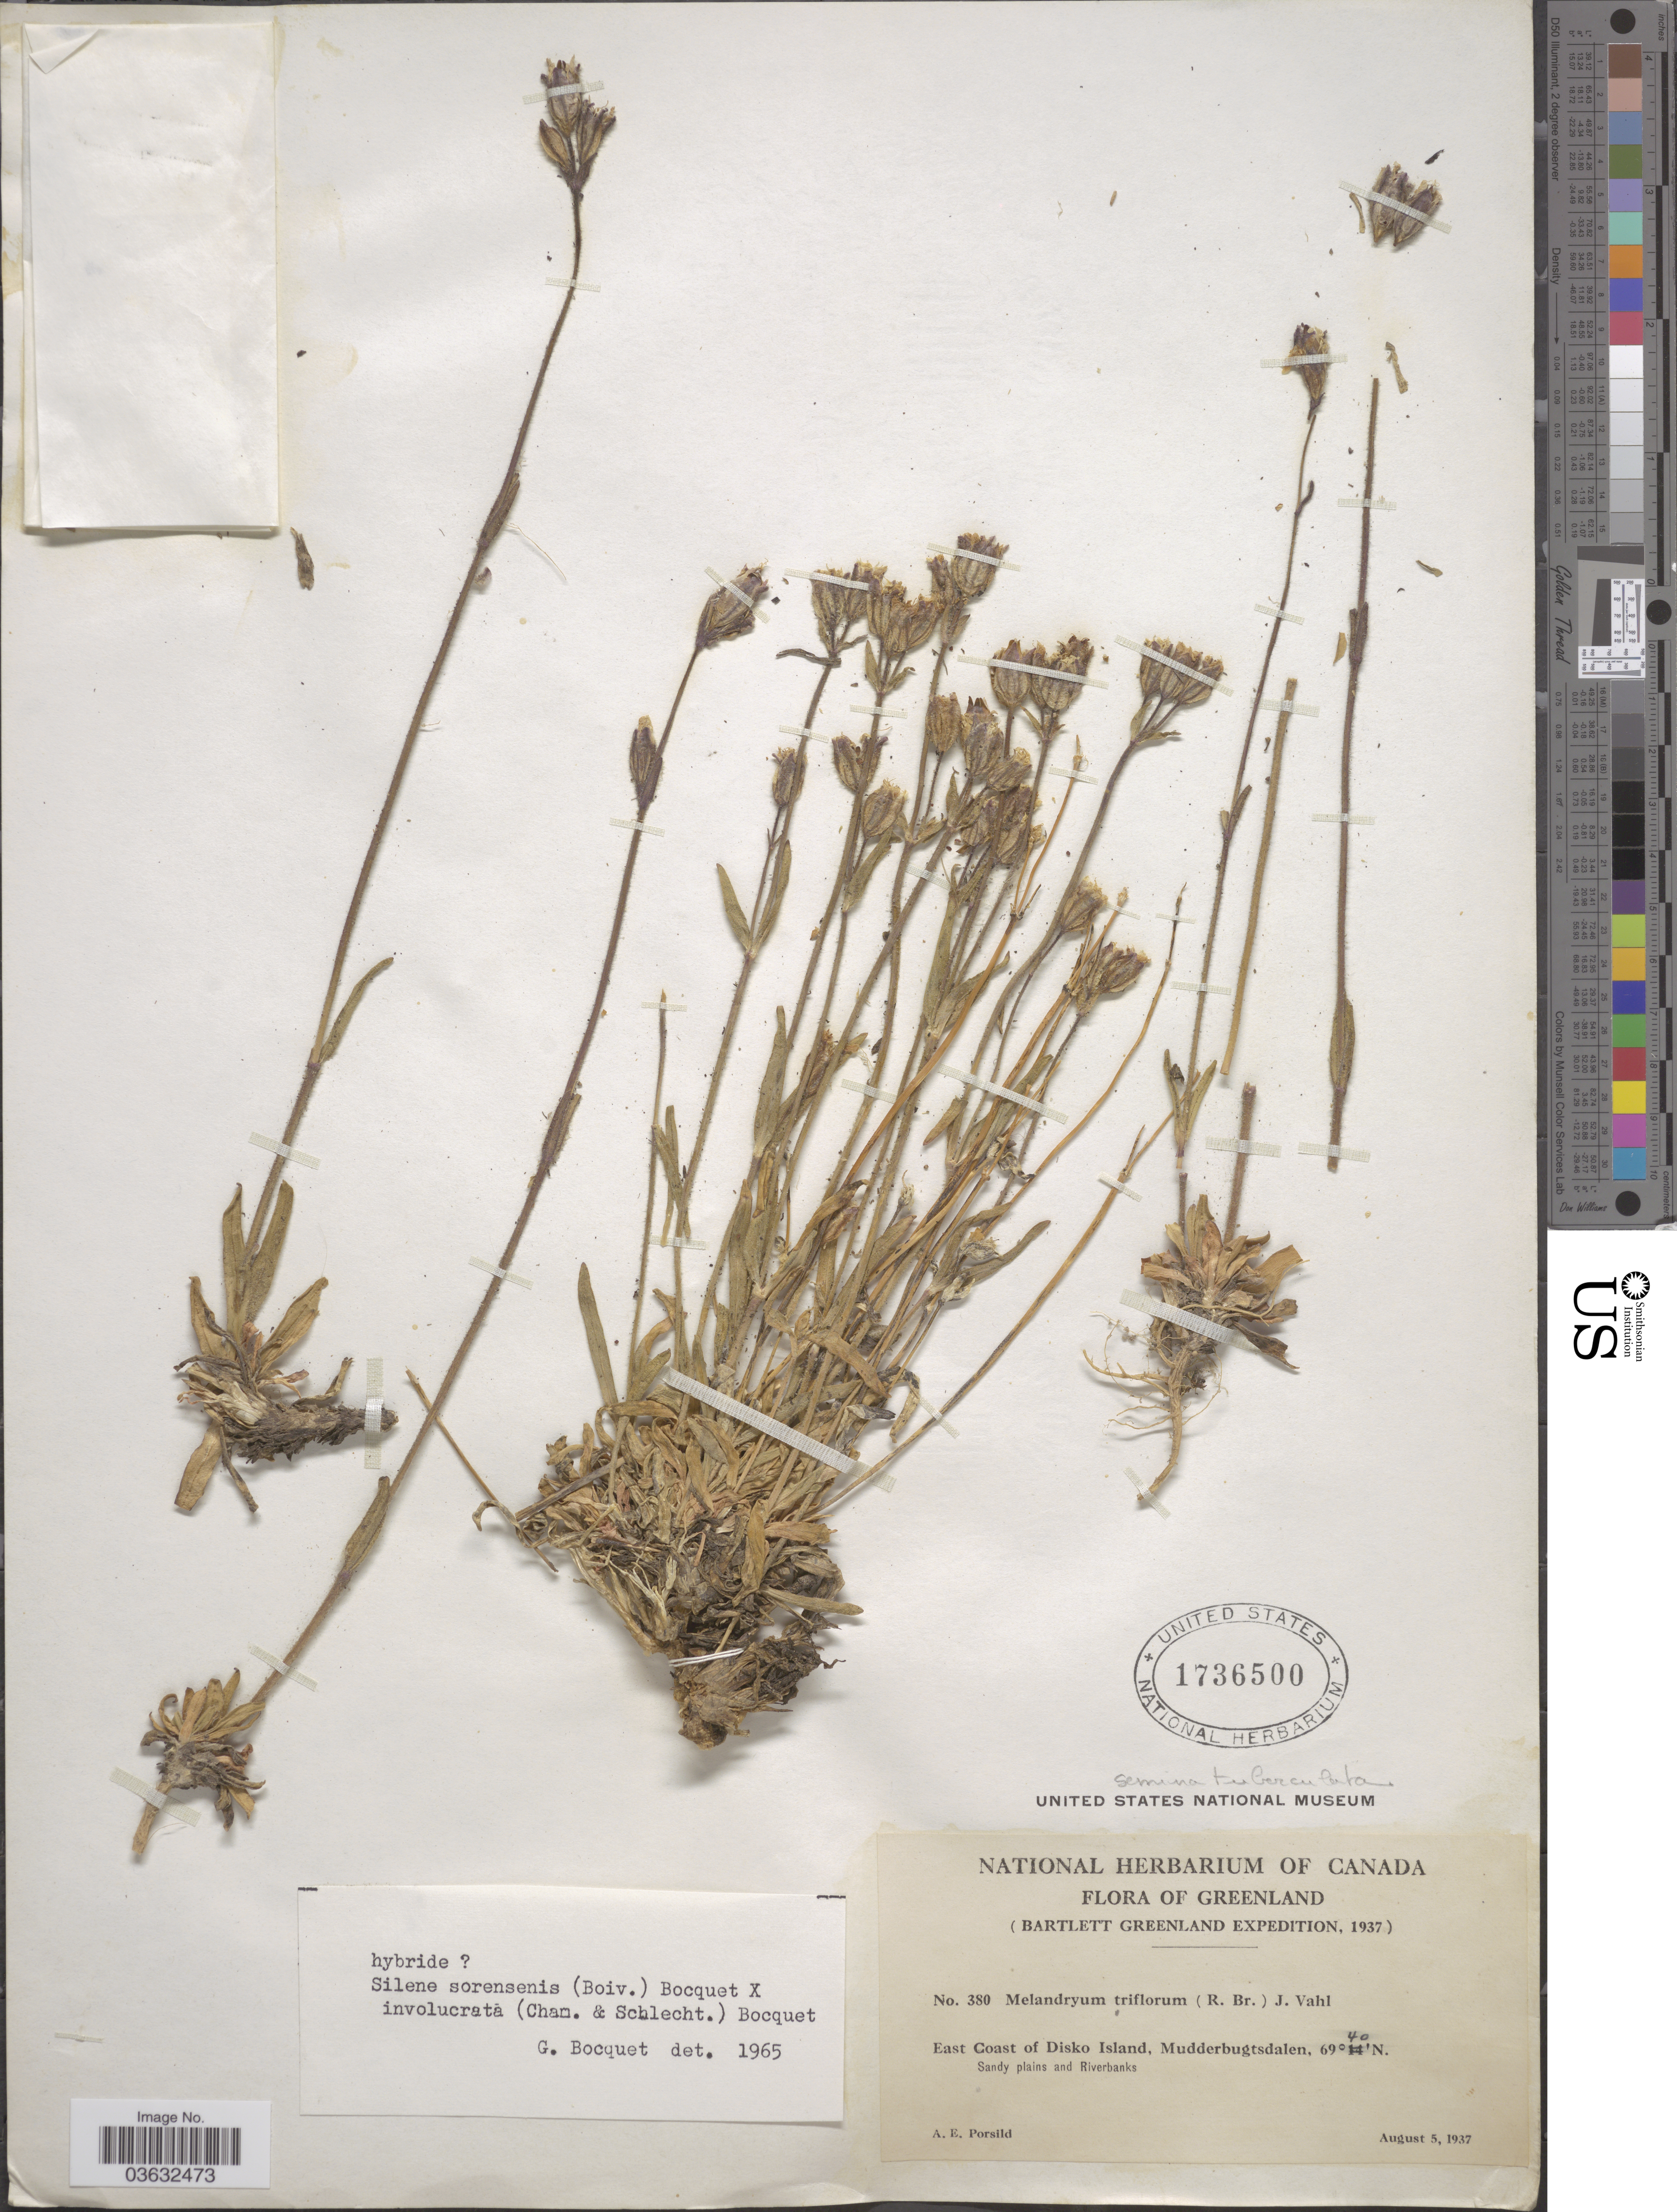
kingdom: Plantae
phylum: Tracheophyta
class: Magnoliopsida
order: Caryophyllales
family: Caryophyllaceae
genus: Silene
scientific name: Silene sorensenis x S. involucrata (Cham. & Schltdl.) Bocquet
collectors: A. E. Porsild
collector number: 380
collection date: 1937-08-05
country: Greenland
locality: East Coast of Disko Island, Mudderbugtsdalen, Sandy plains and Riverbanks.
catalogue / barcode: US 1736500